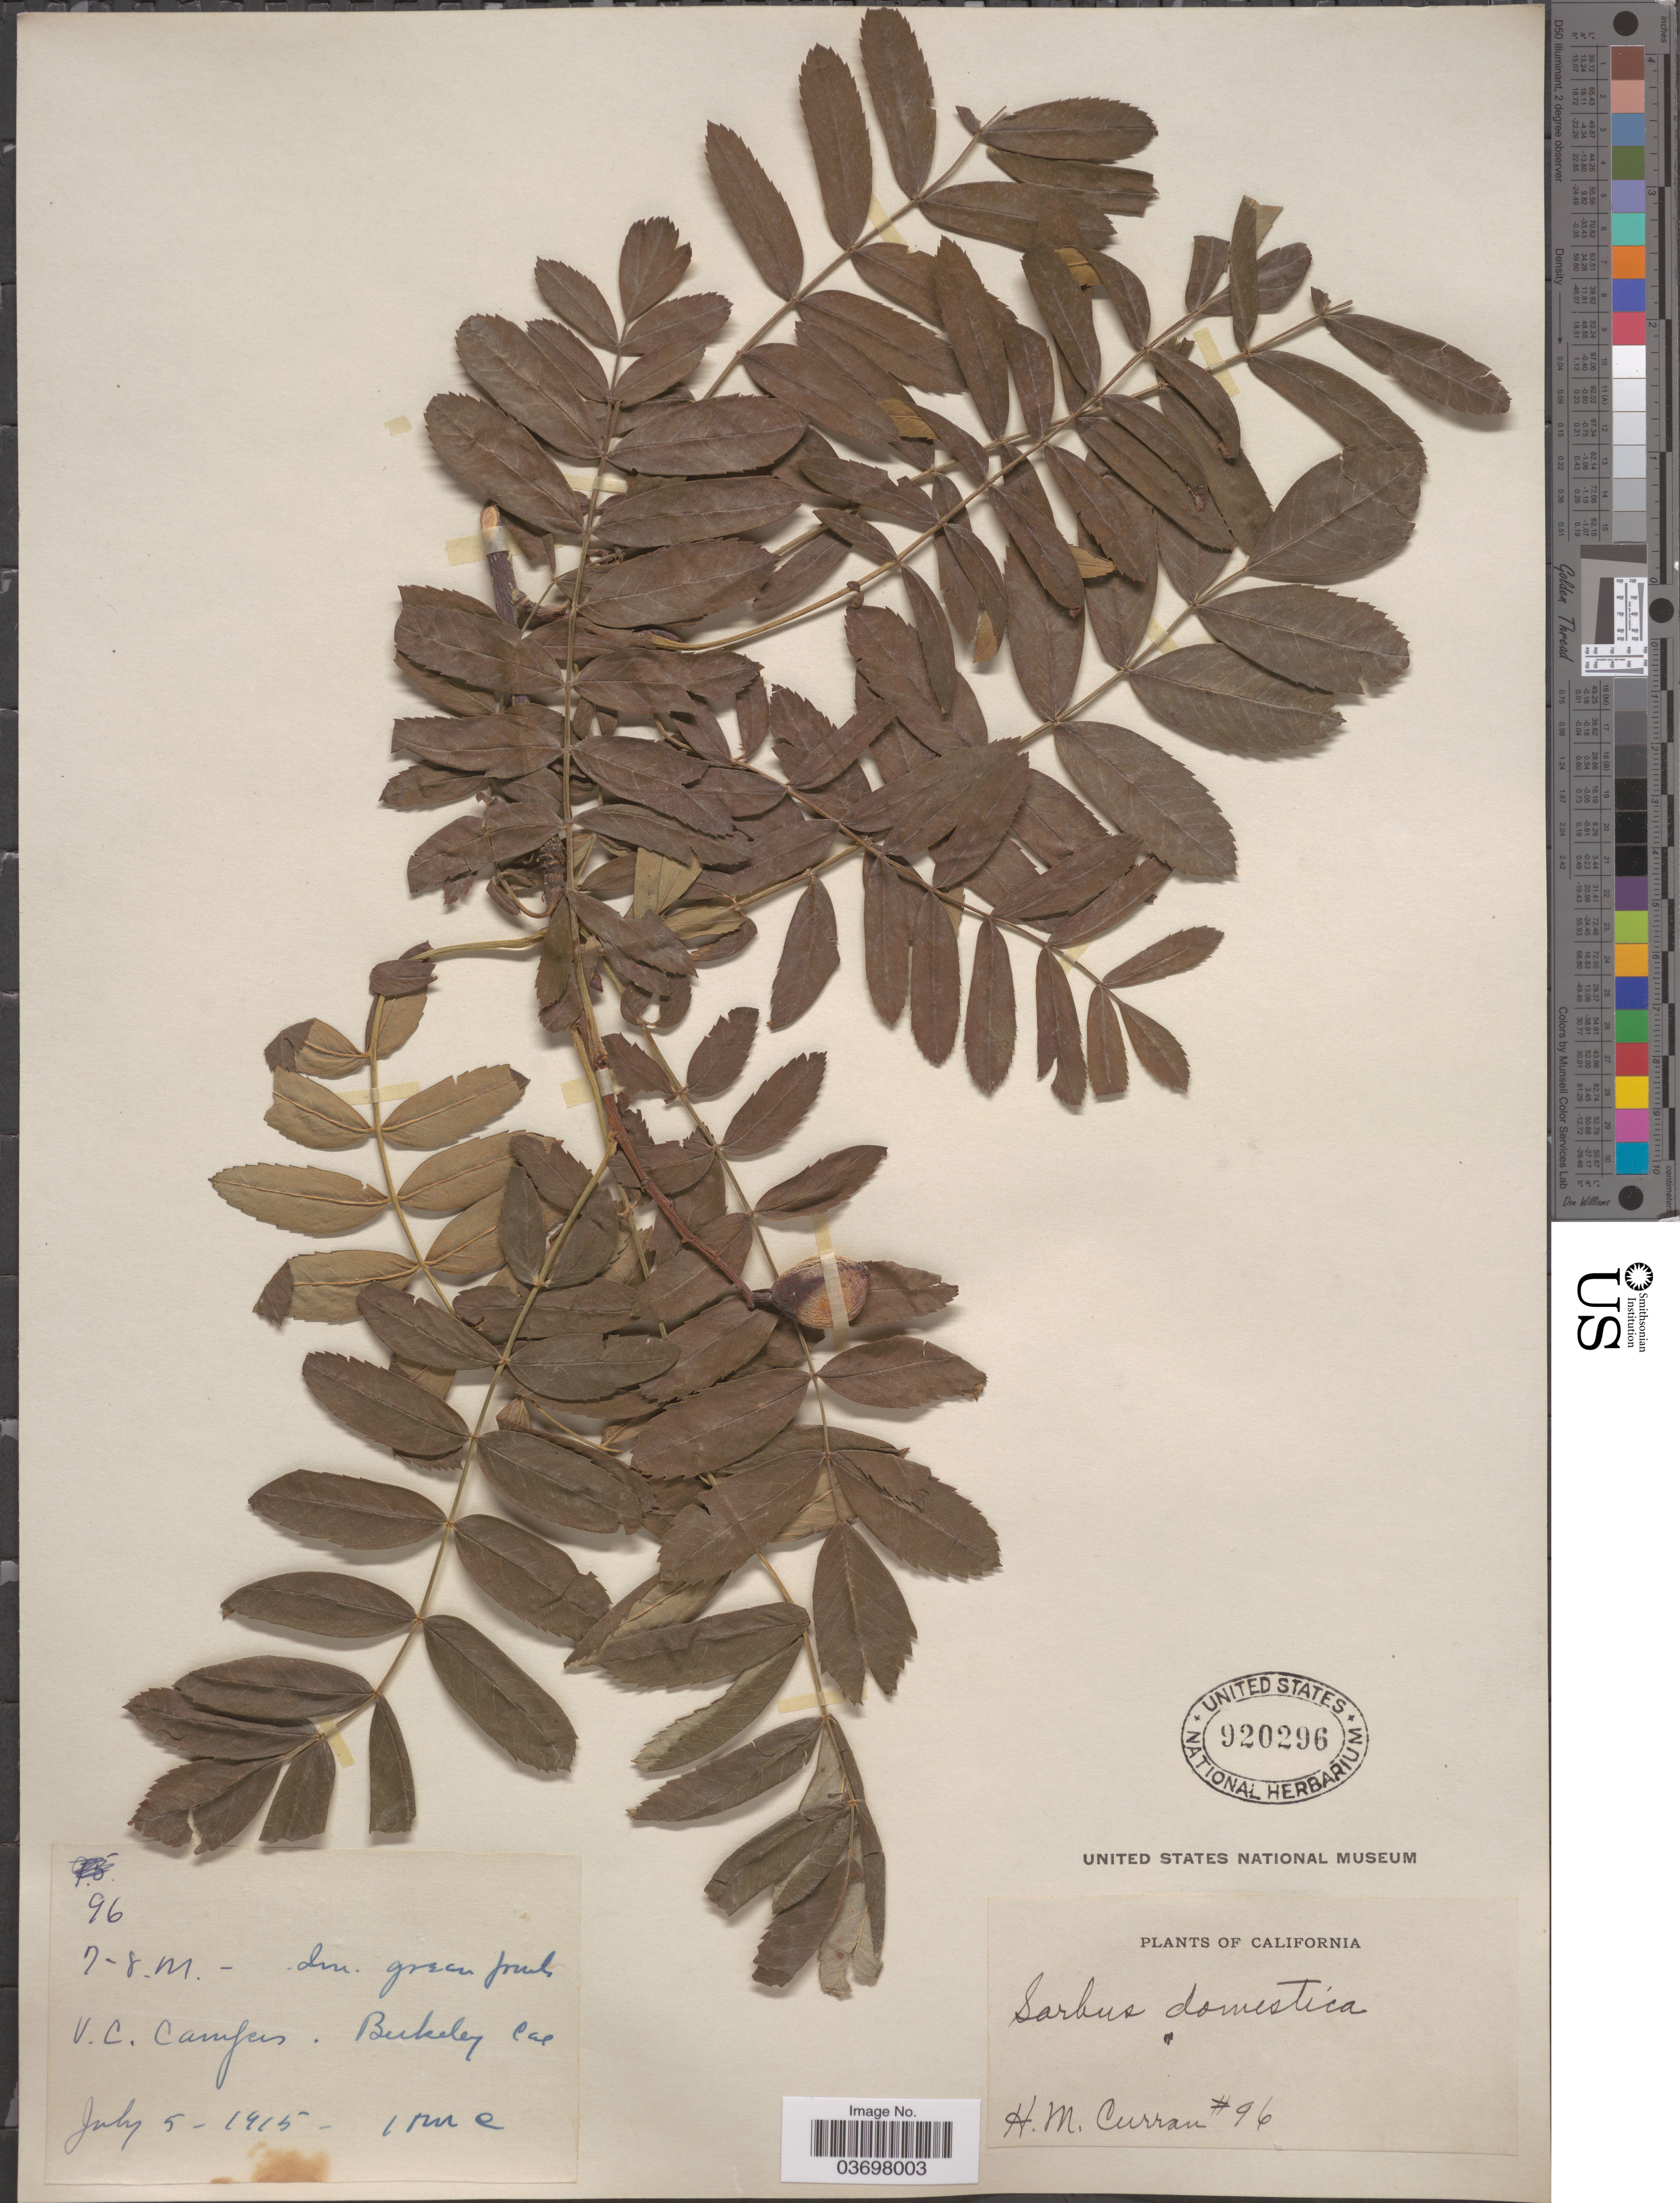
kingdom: Plantae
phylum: Tracheophyta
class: Magnoliopsida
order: Rosales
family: Rosaceae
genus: Cormus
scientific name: Cormus domestica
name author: (L.) Spach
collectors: H. M. Curran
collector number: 96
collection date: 1915-07-05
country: United States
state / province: California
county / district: Alameda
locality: V. C. Campus. Berkeley.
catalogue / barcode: US 920296